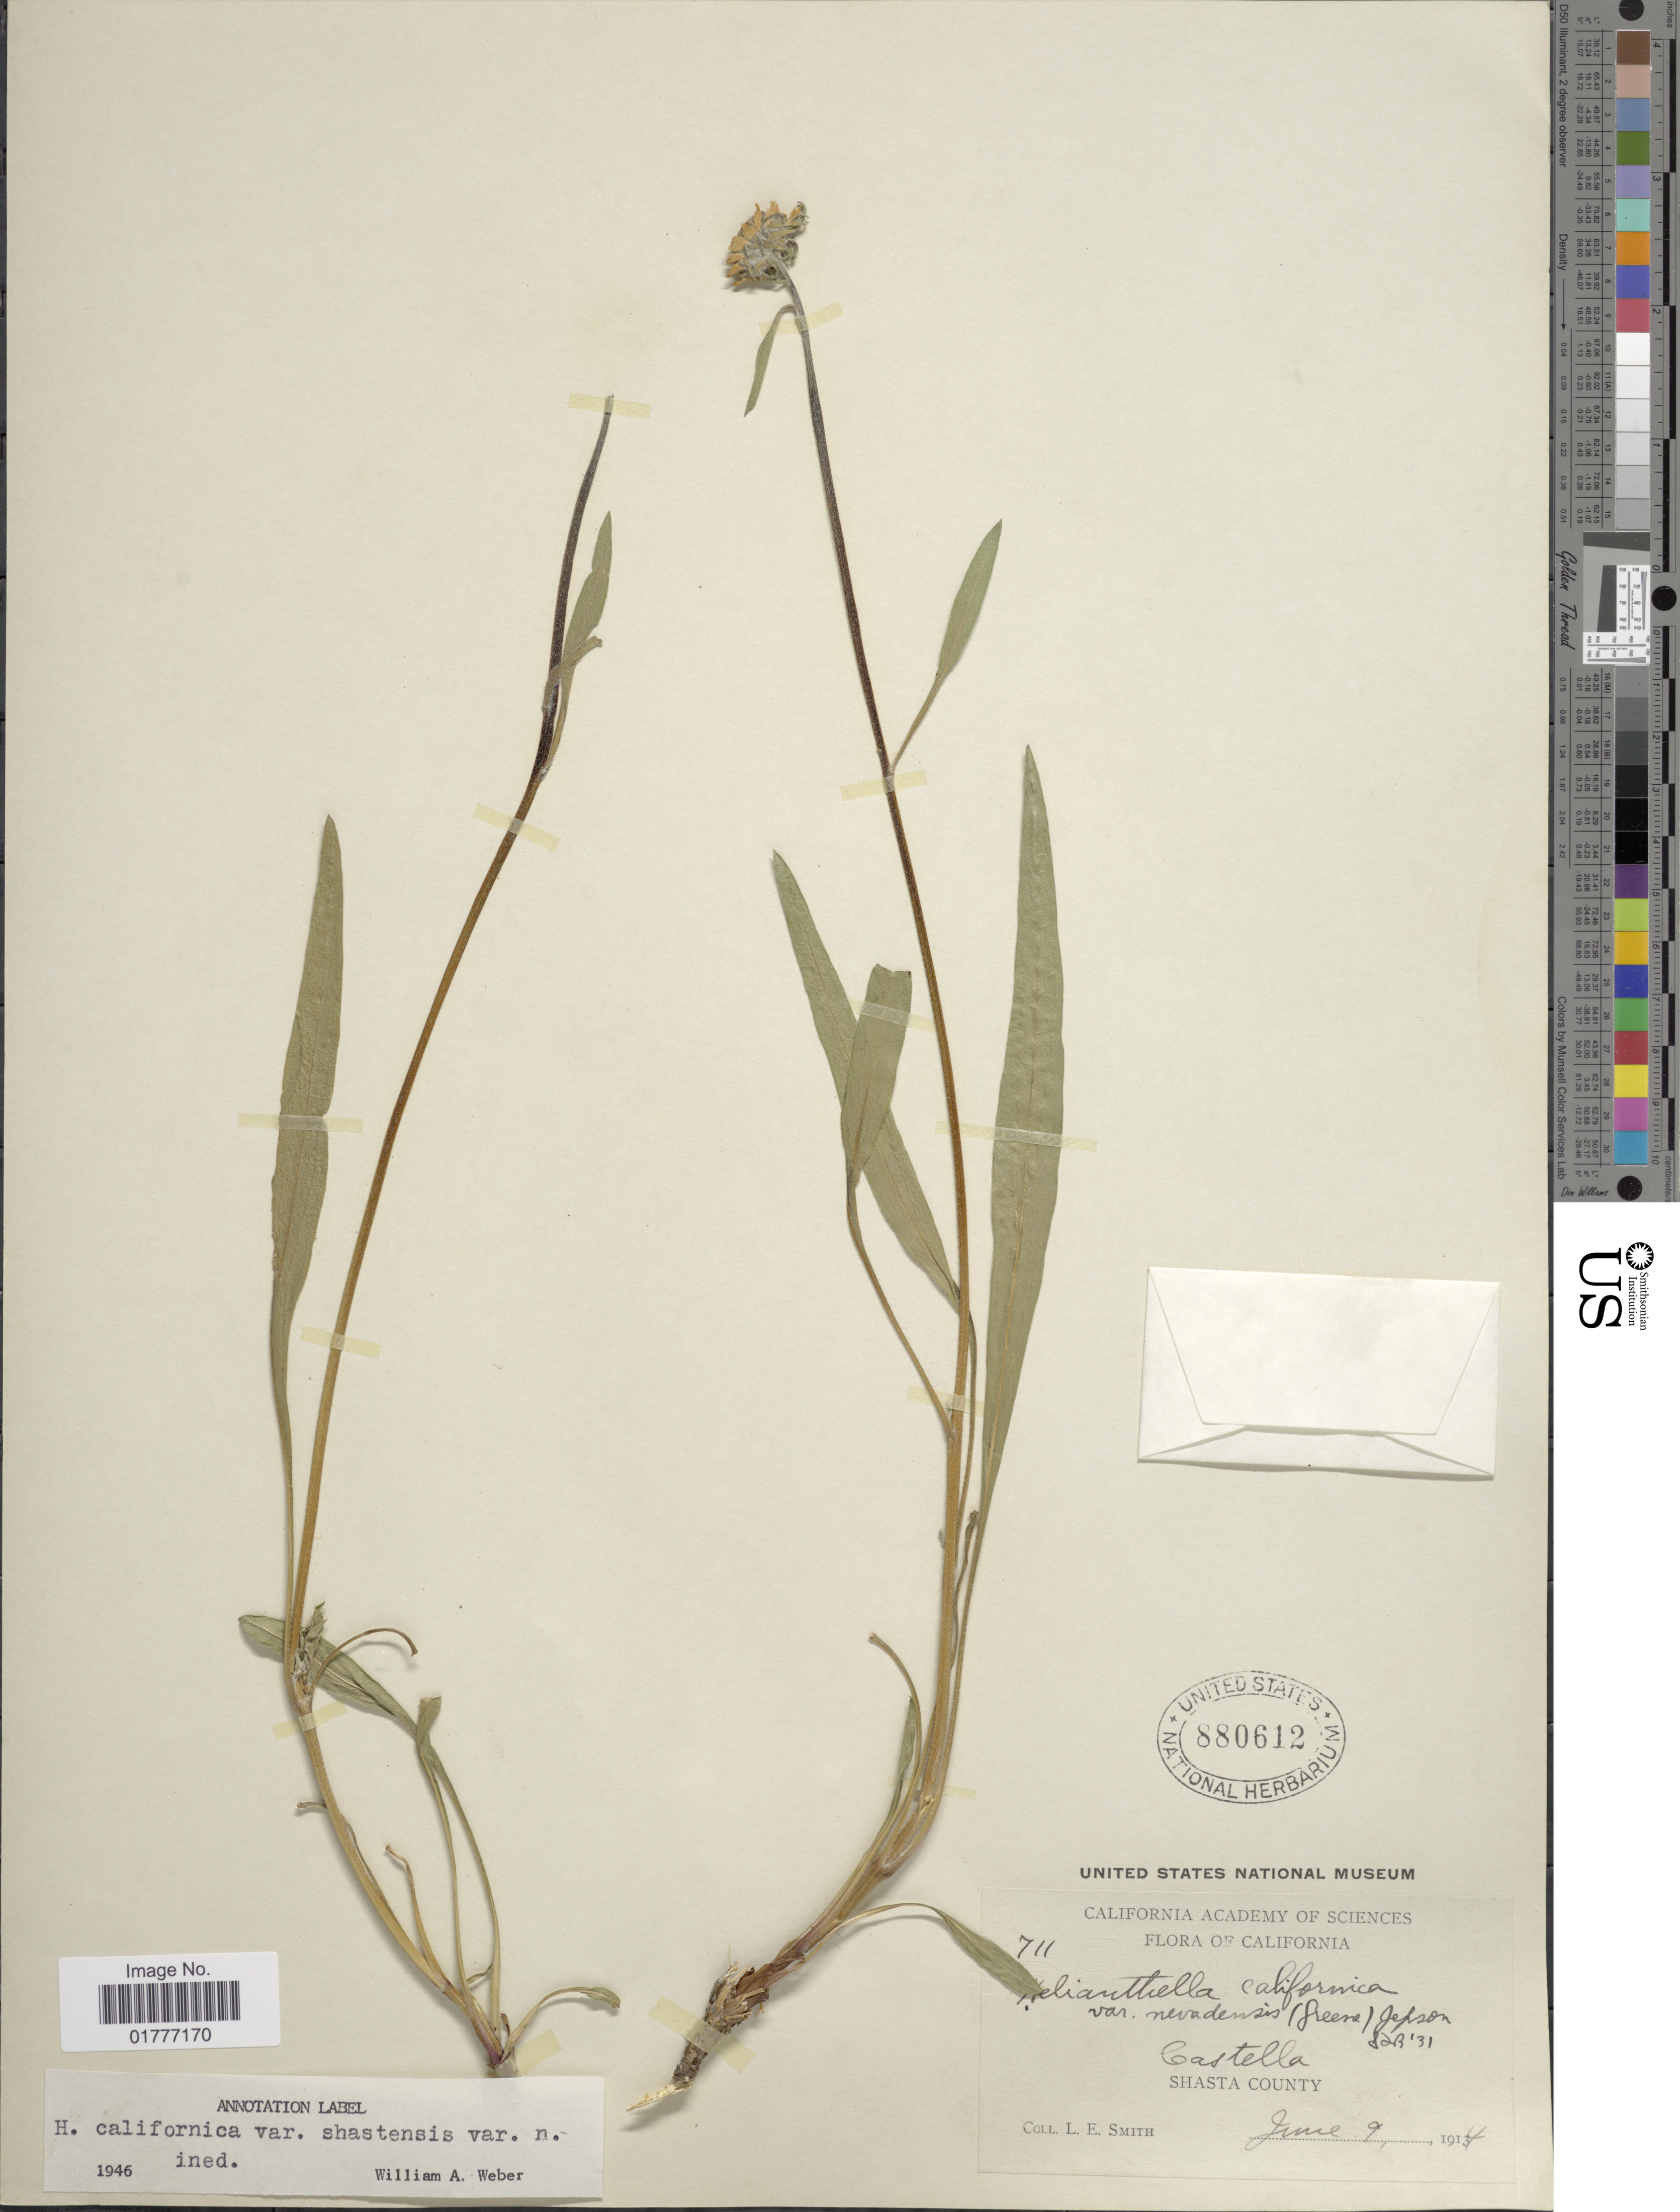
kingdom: Plantae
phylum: Tracheophyta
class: Magnoliopsida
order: Asterales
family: Asteraceae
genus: Helianthella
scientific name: Helianthella californica var. shastensis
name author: W.A. Weber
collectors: L. E. Smith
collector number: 711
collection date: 1914-06-09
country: United States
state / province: California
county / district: Shasta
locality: Castella. Shasta County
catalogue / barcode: US 880612